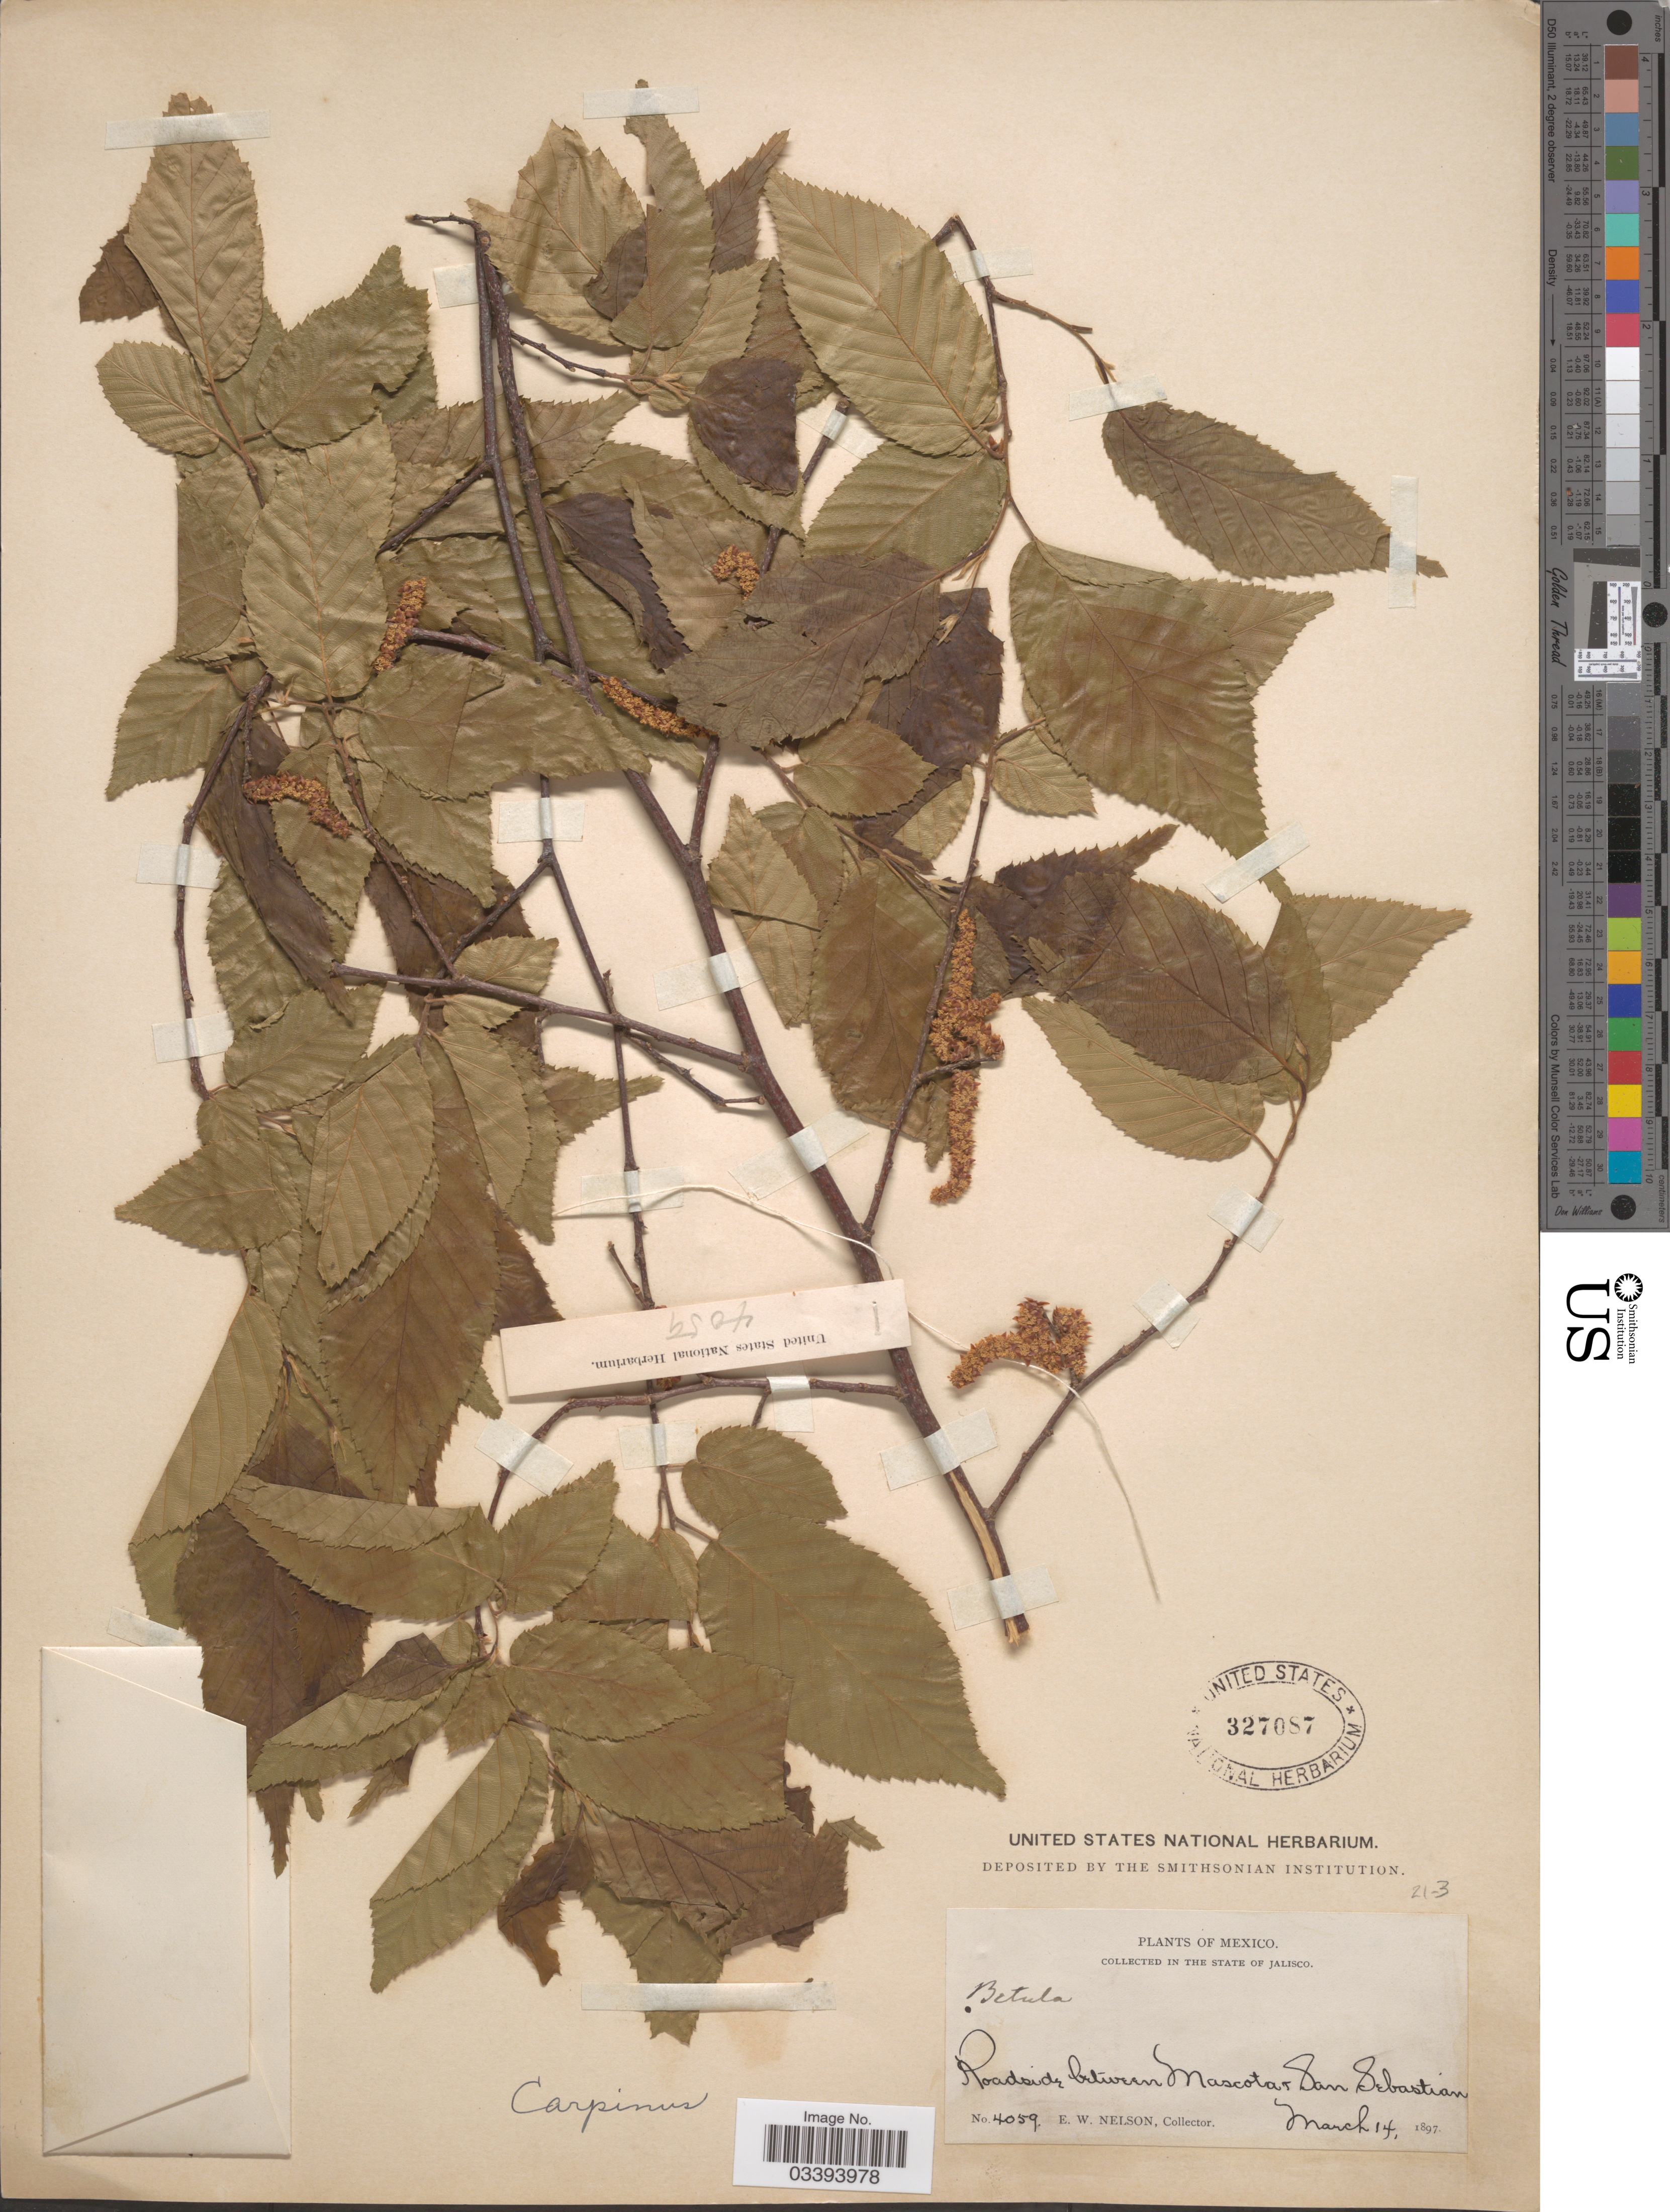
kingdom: Plantae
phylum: Tracheophyta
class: Magnoliopsida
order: Fagales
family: Betulaceae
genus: Carpinus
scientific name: Carpinus caroliniana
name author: Walter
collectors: E. W. Nelson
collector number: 4059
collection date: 1897-03-14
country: Mexico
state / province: Jalisco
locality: Roadside between Mascota & San Sebastian.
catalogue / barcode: US 327087